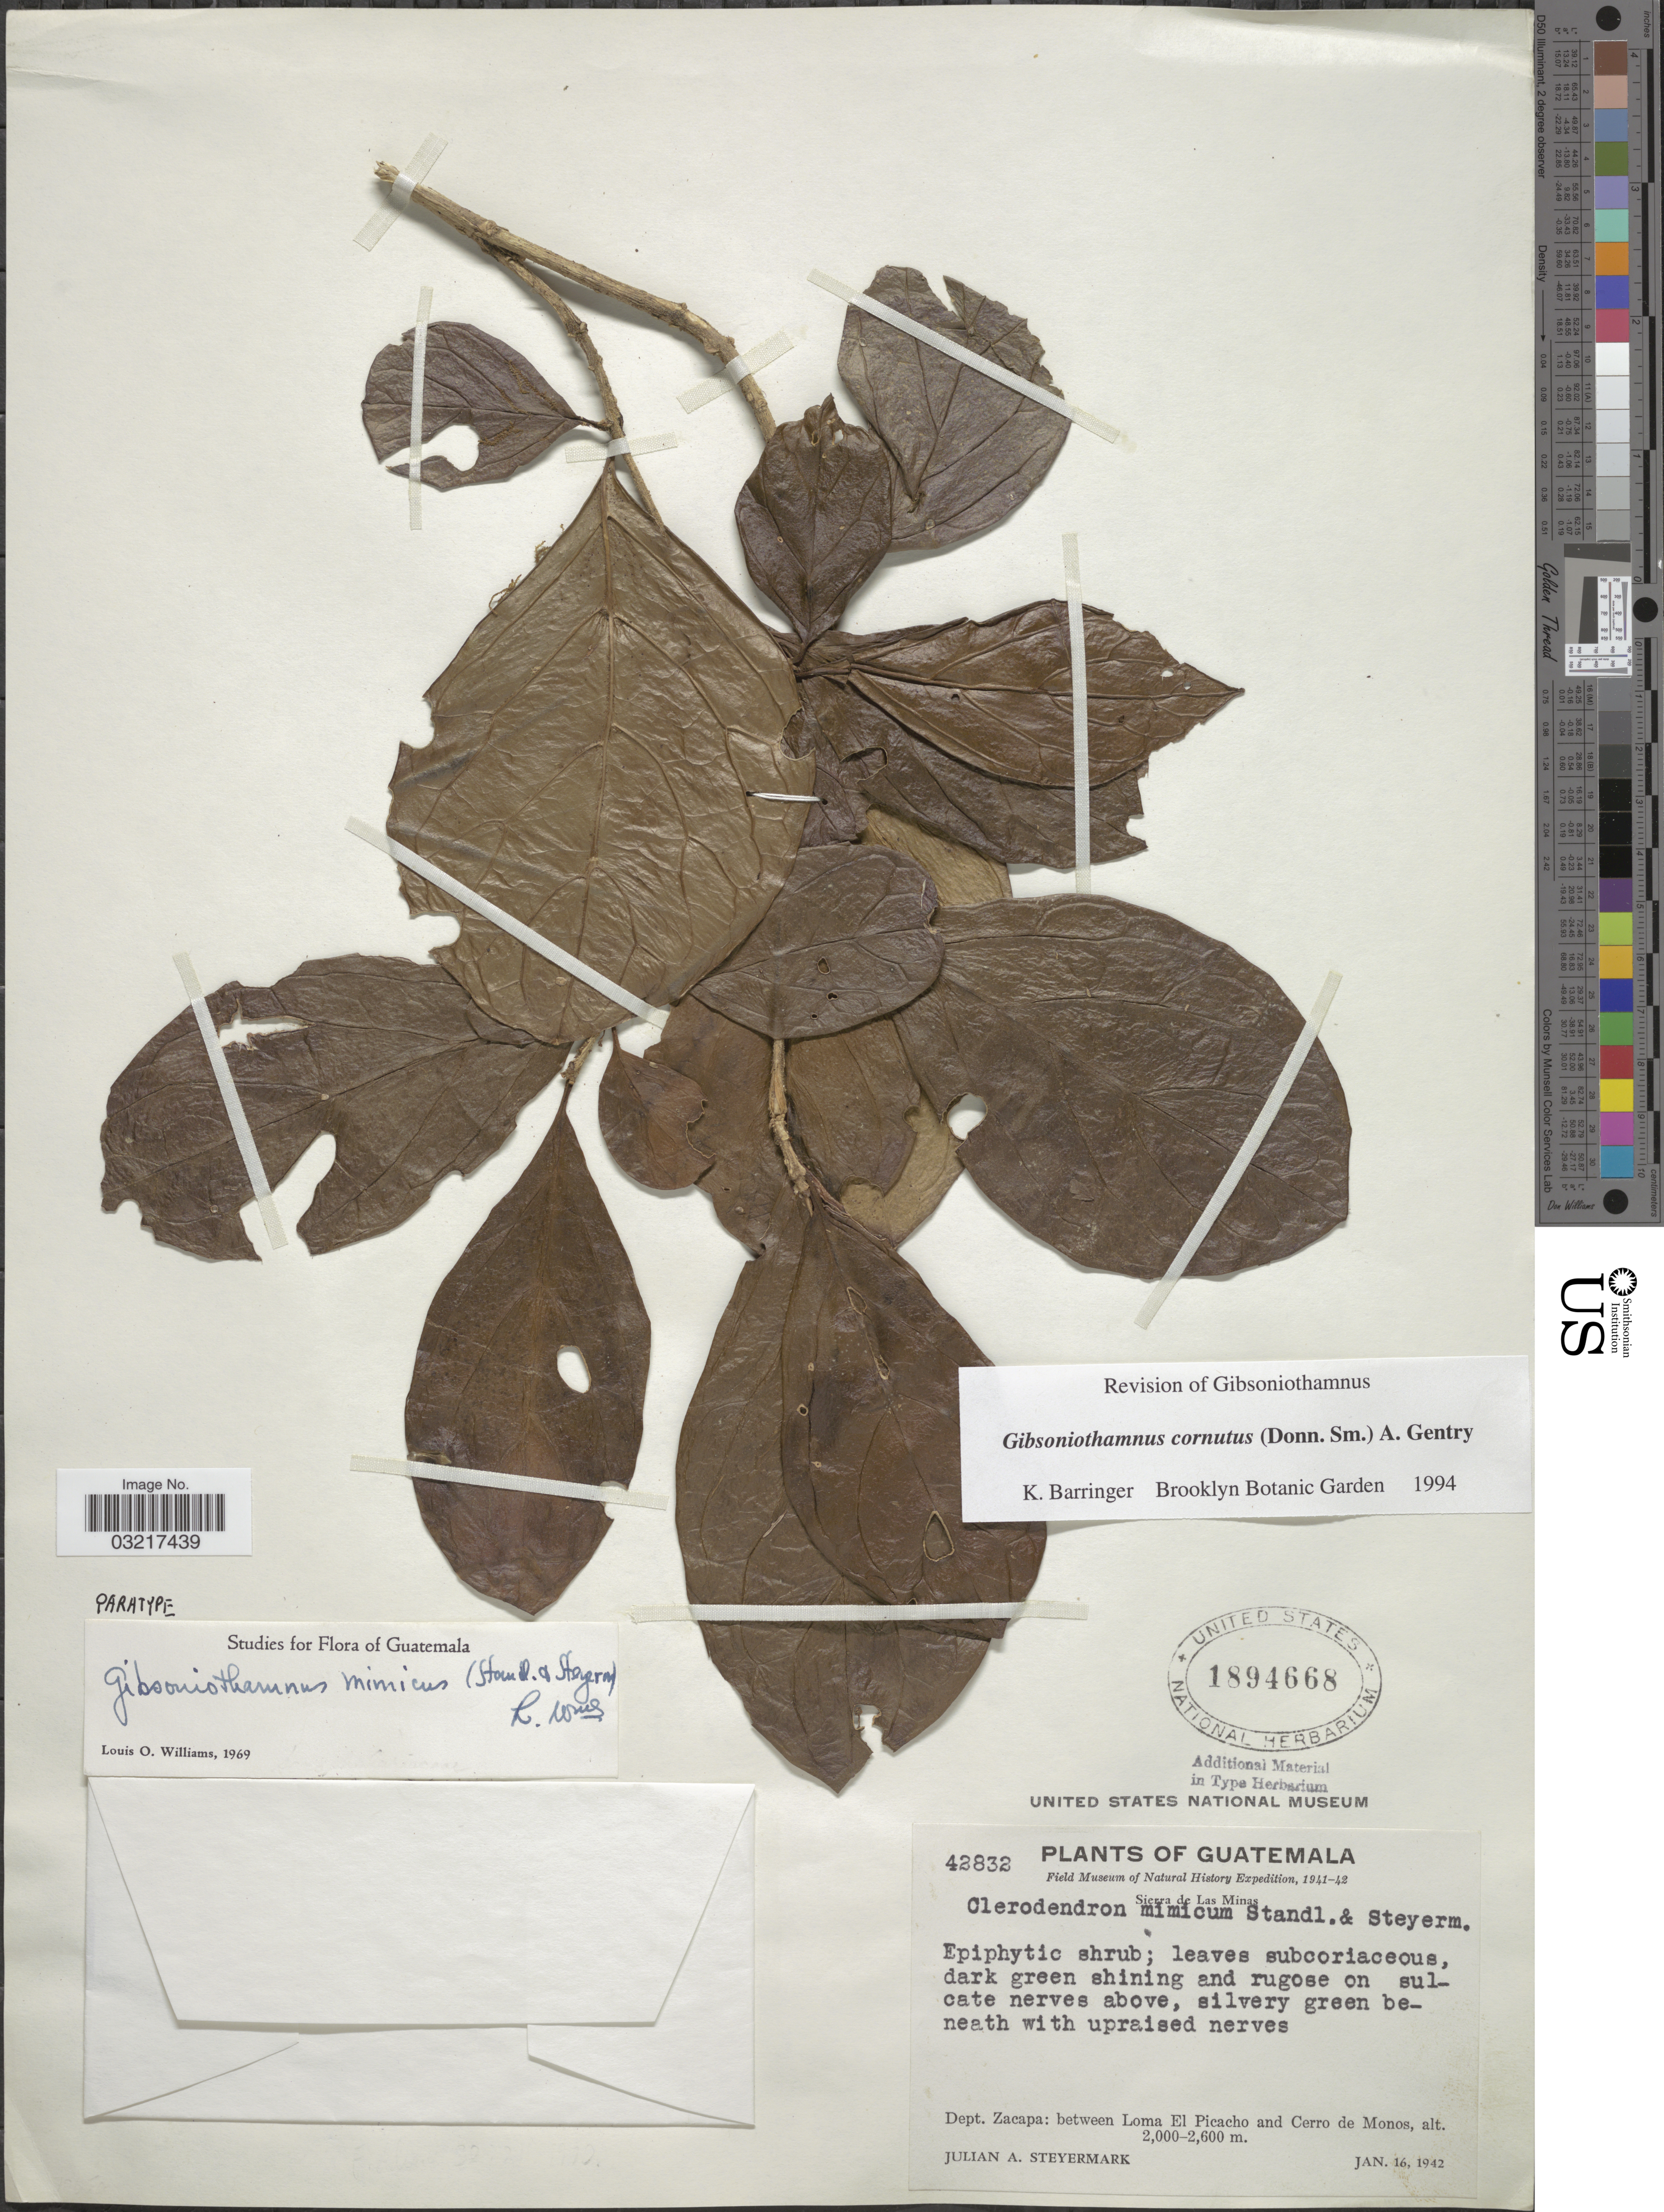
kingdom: Plantae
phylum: Tracheophyta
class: Magnoliopsida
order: Lamiales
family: Schlegeliaceae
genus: Gibsoniothamnus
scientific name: Gibsoniothamnus cornutus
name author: (Donn. Sm.) A.H. Gentry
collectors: J. Steyermark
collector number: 42832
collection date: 1942-01-16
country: Guatemala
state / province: Zacapa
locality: Dept. Zacapa: between Loma El Picacho and Cerro de Monos.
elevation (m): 2000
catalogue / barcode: US 1894668